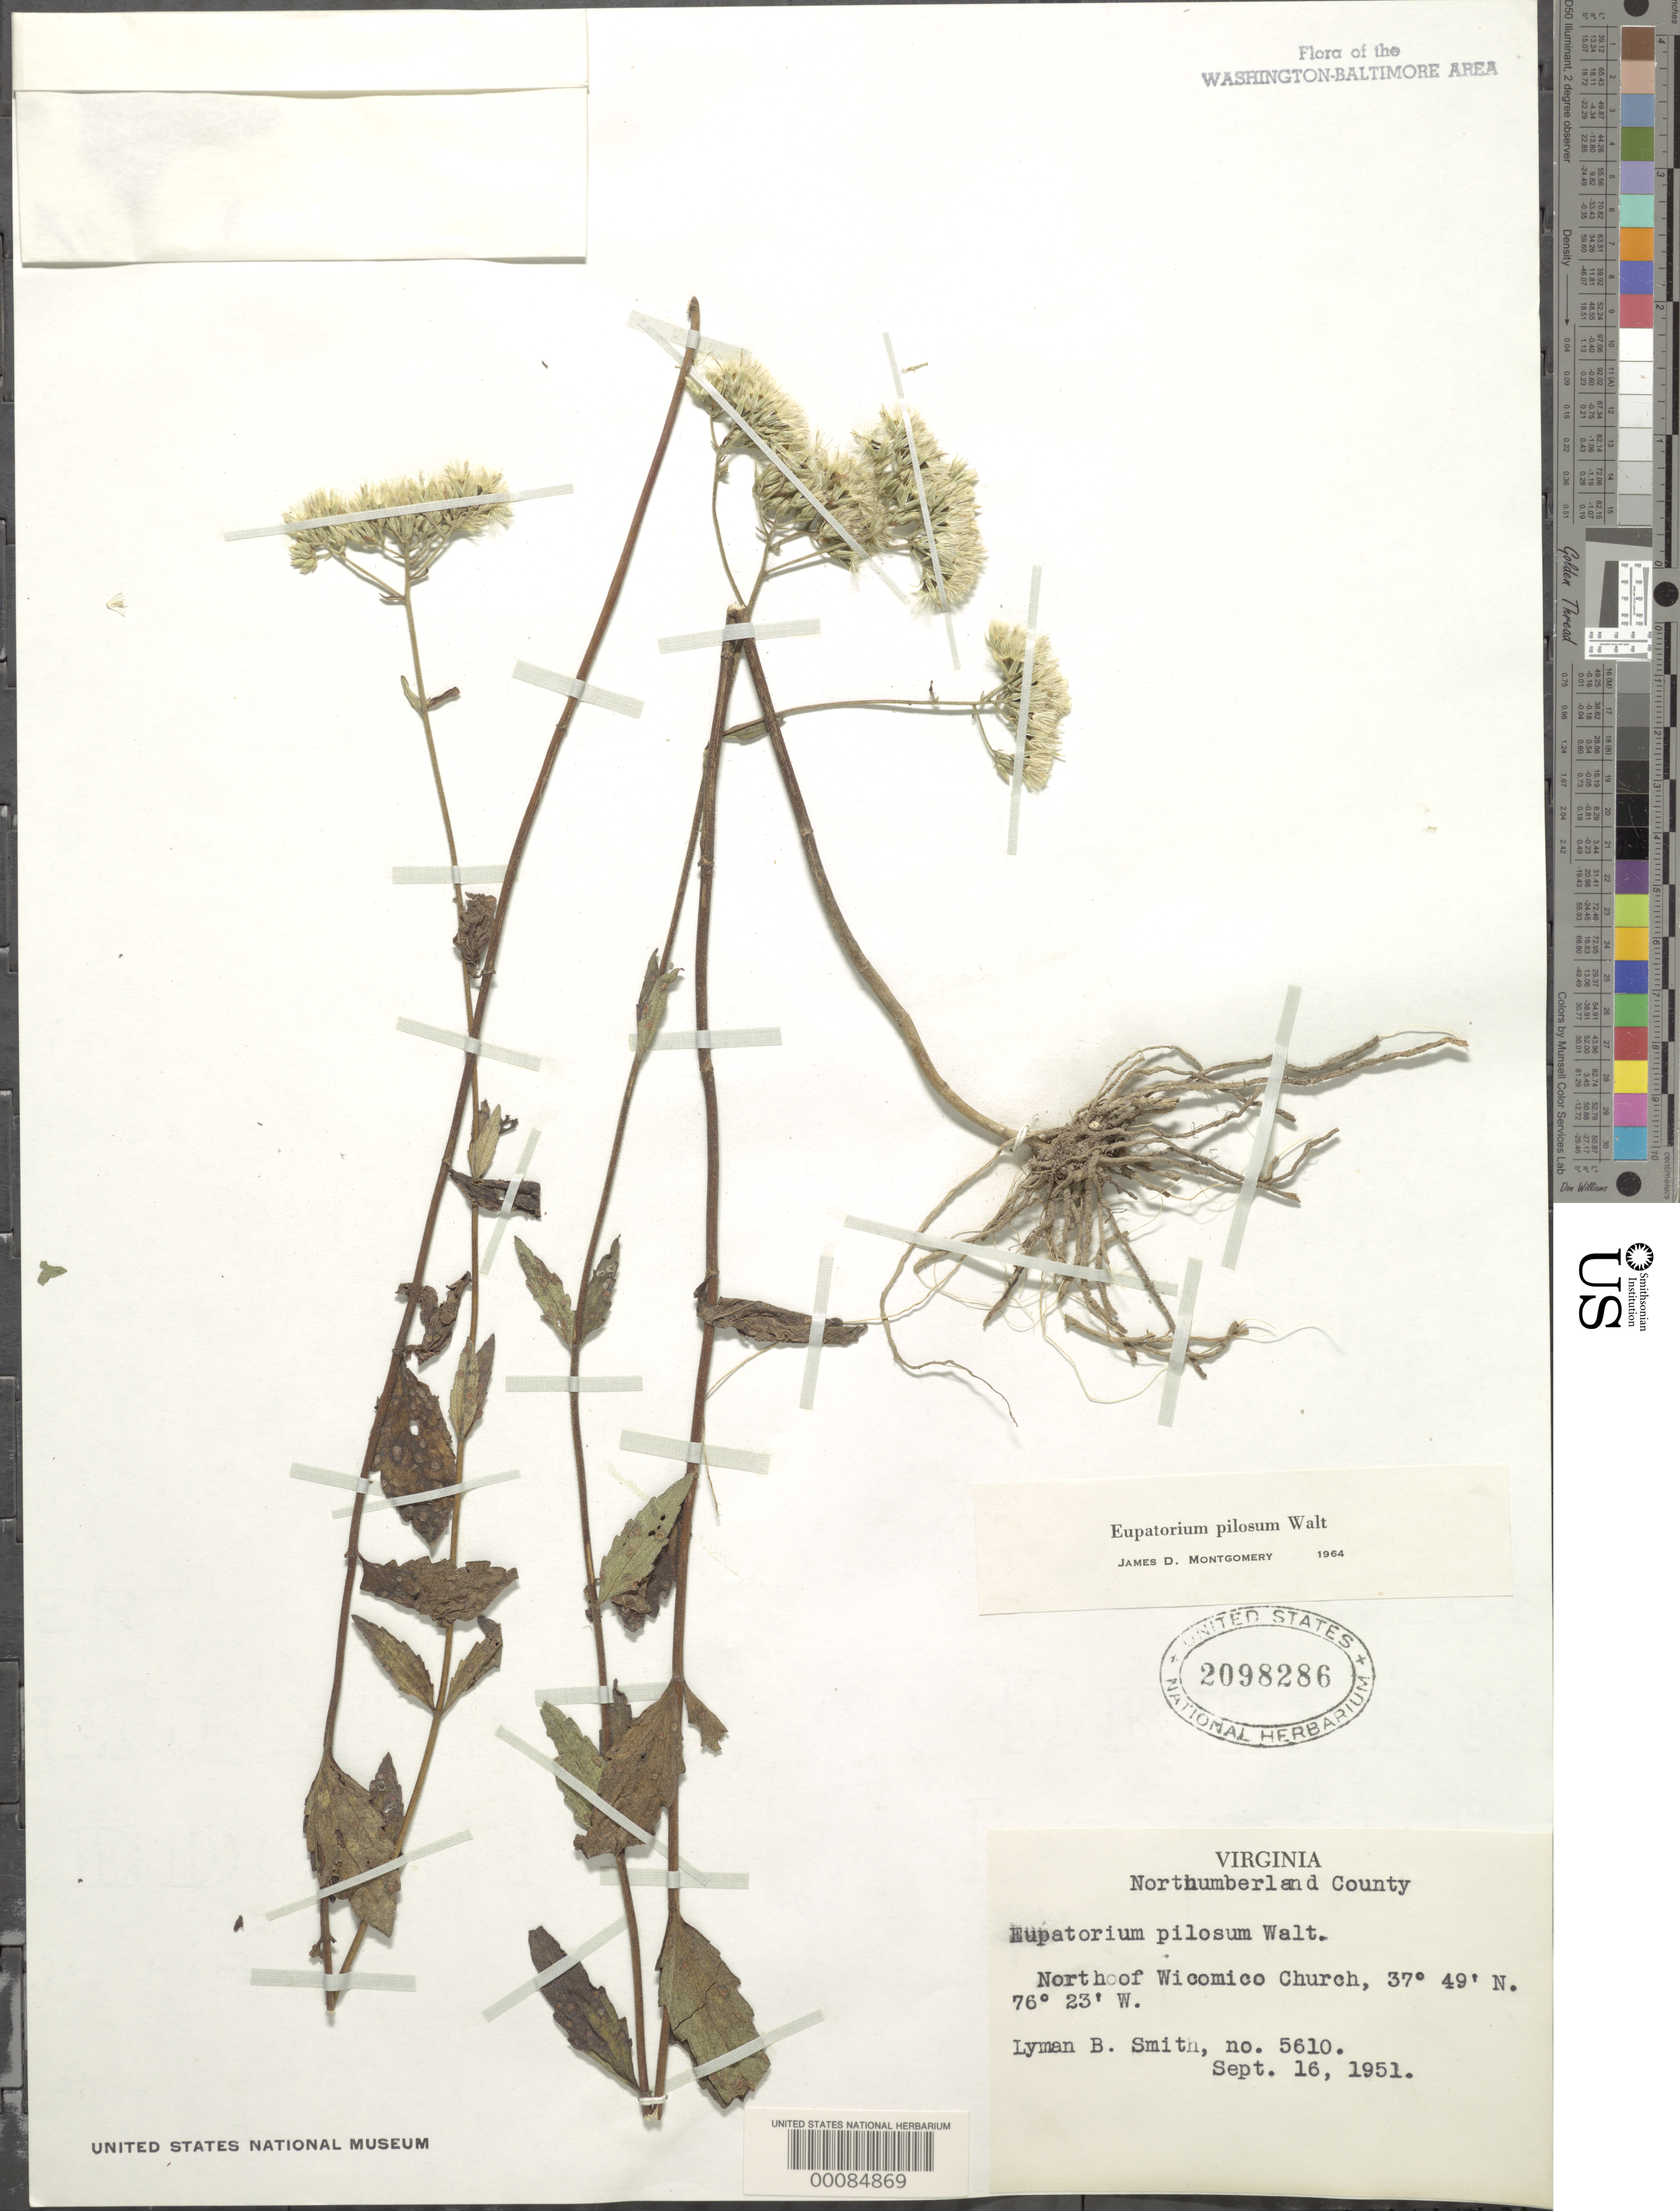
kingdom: Plantae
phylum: Tracheophyta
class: Magnoliopsida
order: Asterales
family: Asteraceae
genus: Eupatorium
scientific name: Eupatorium pilosum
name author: Walter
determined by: Montgomery, J. D.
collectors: L. Smith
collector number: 5610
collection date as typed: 16 Sep 1951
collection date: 1951-09-16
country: United States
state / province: Virginia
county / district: Northumberland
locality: North of Wicimico Church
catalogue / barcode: US 2098286